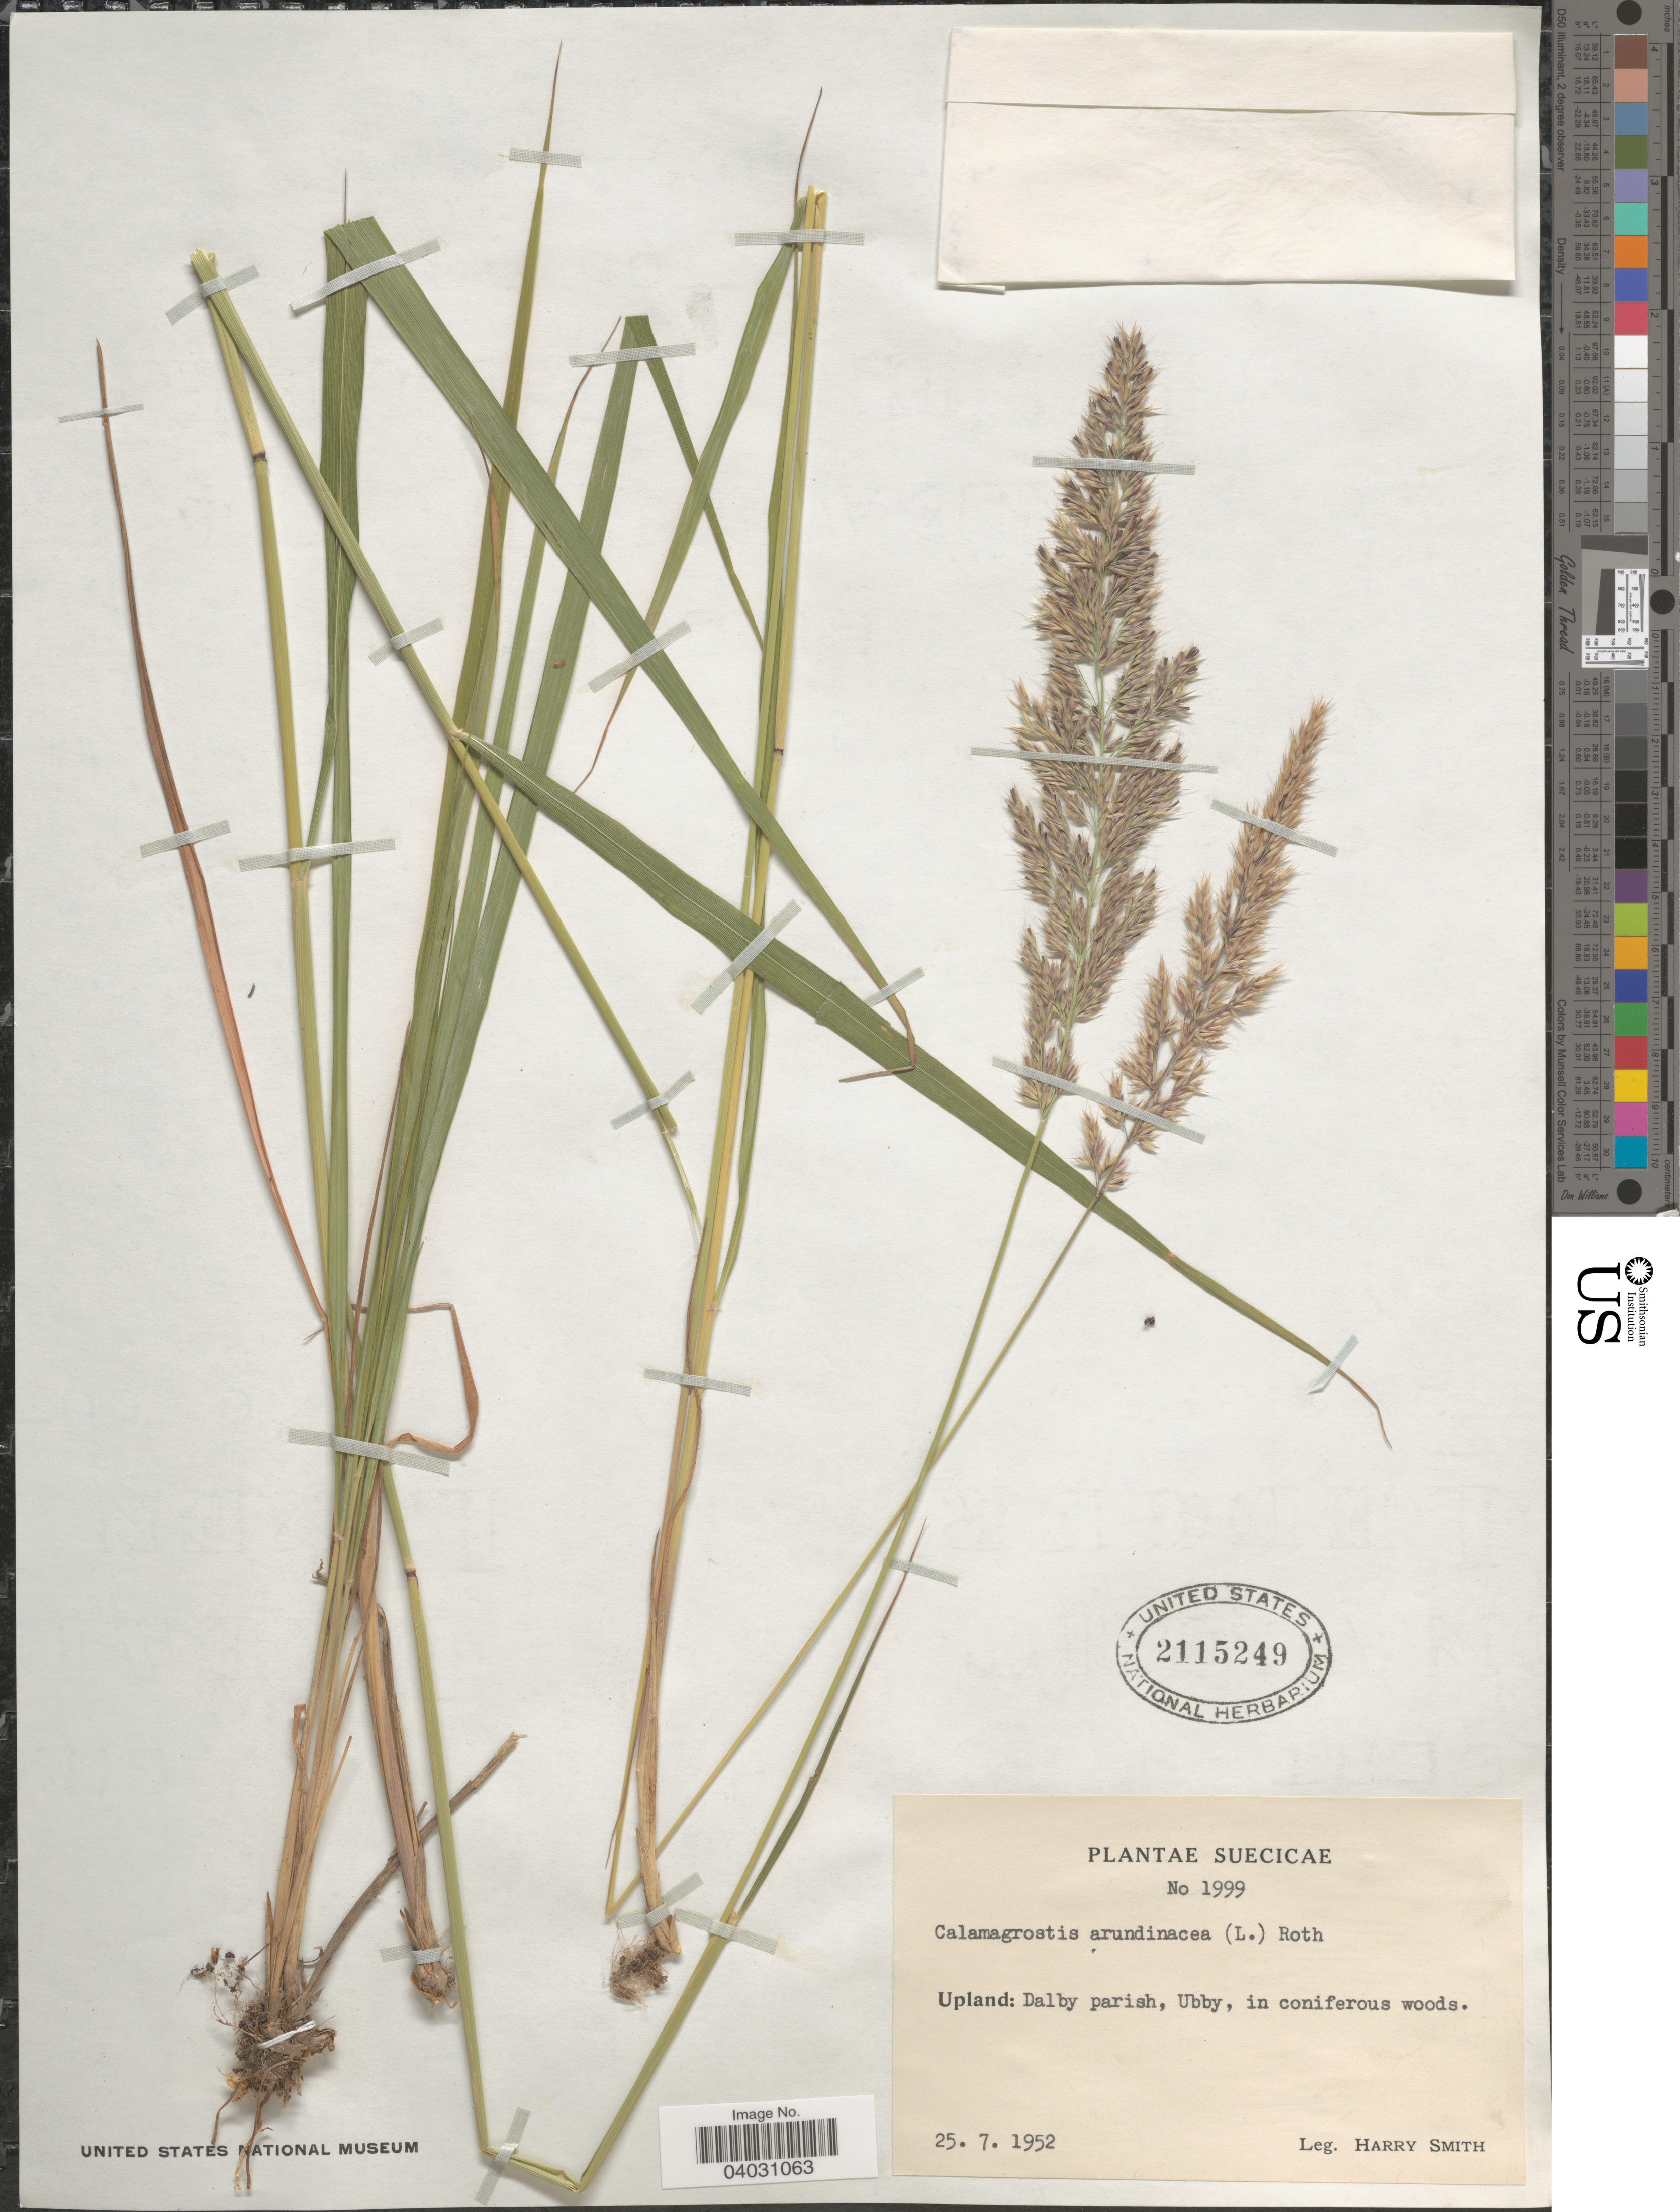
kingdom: Plantae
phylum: Tracheophyta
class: Liliopsida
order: Poales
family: Poaceae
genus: Calamagrostis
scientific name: Calamagrostis arundinacea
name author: (L.) Roth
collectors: H. Smith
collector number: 1999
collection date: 1952-07-25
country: Sweden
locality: Upland: Dalby parish, Ubby.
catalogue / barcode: US 2115249